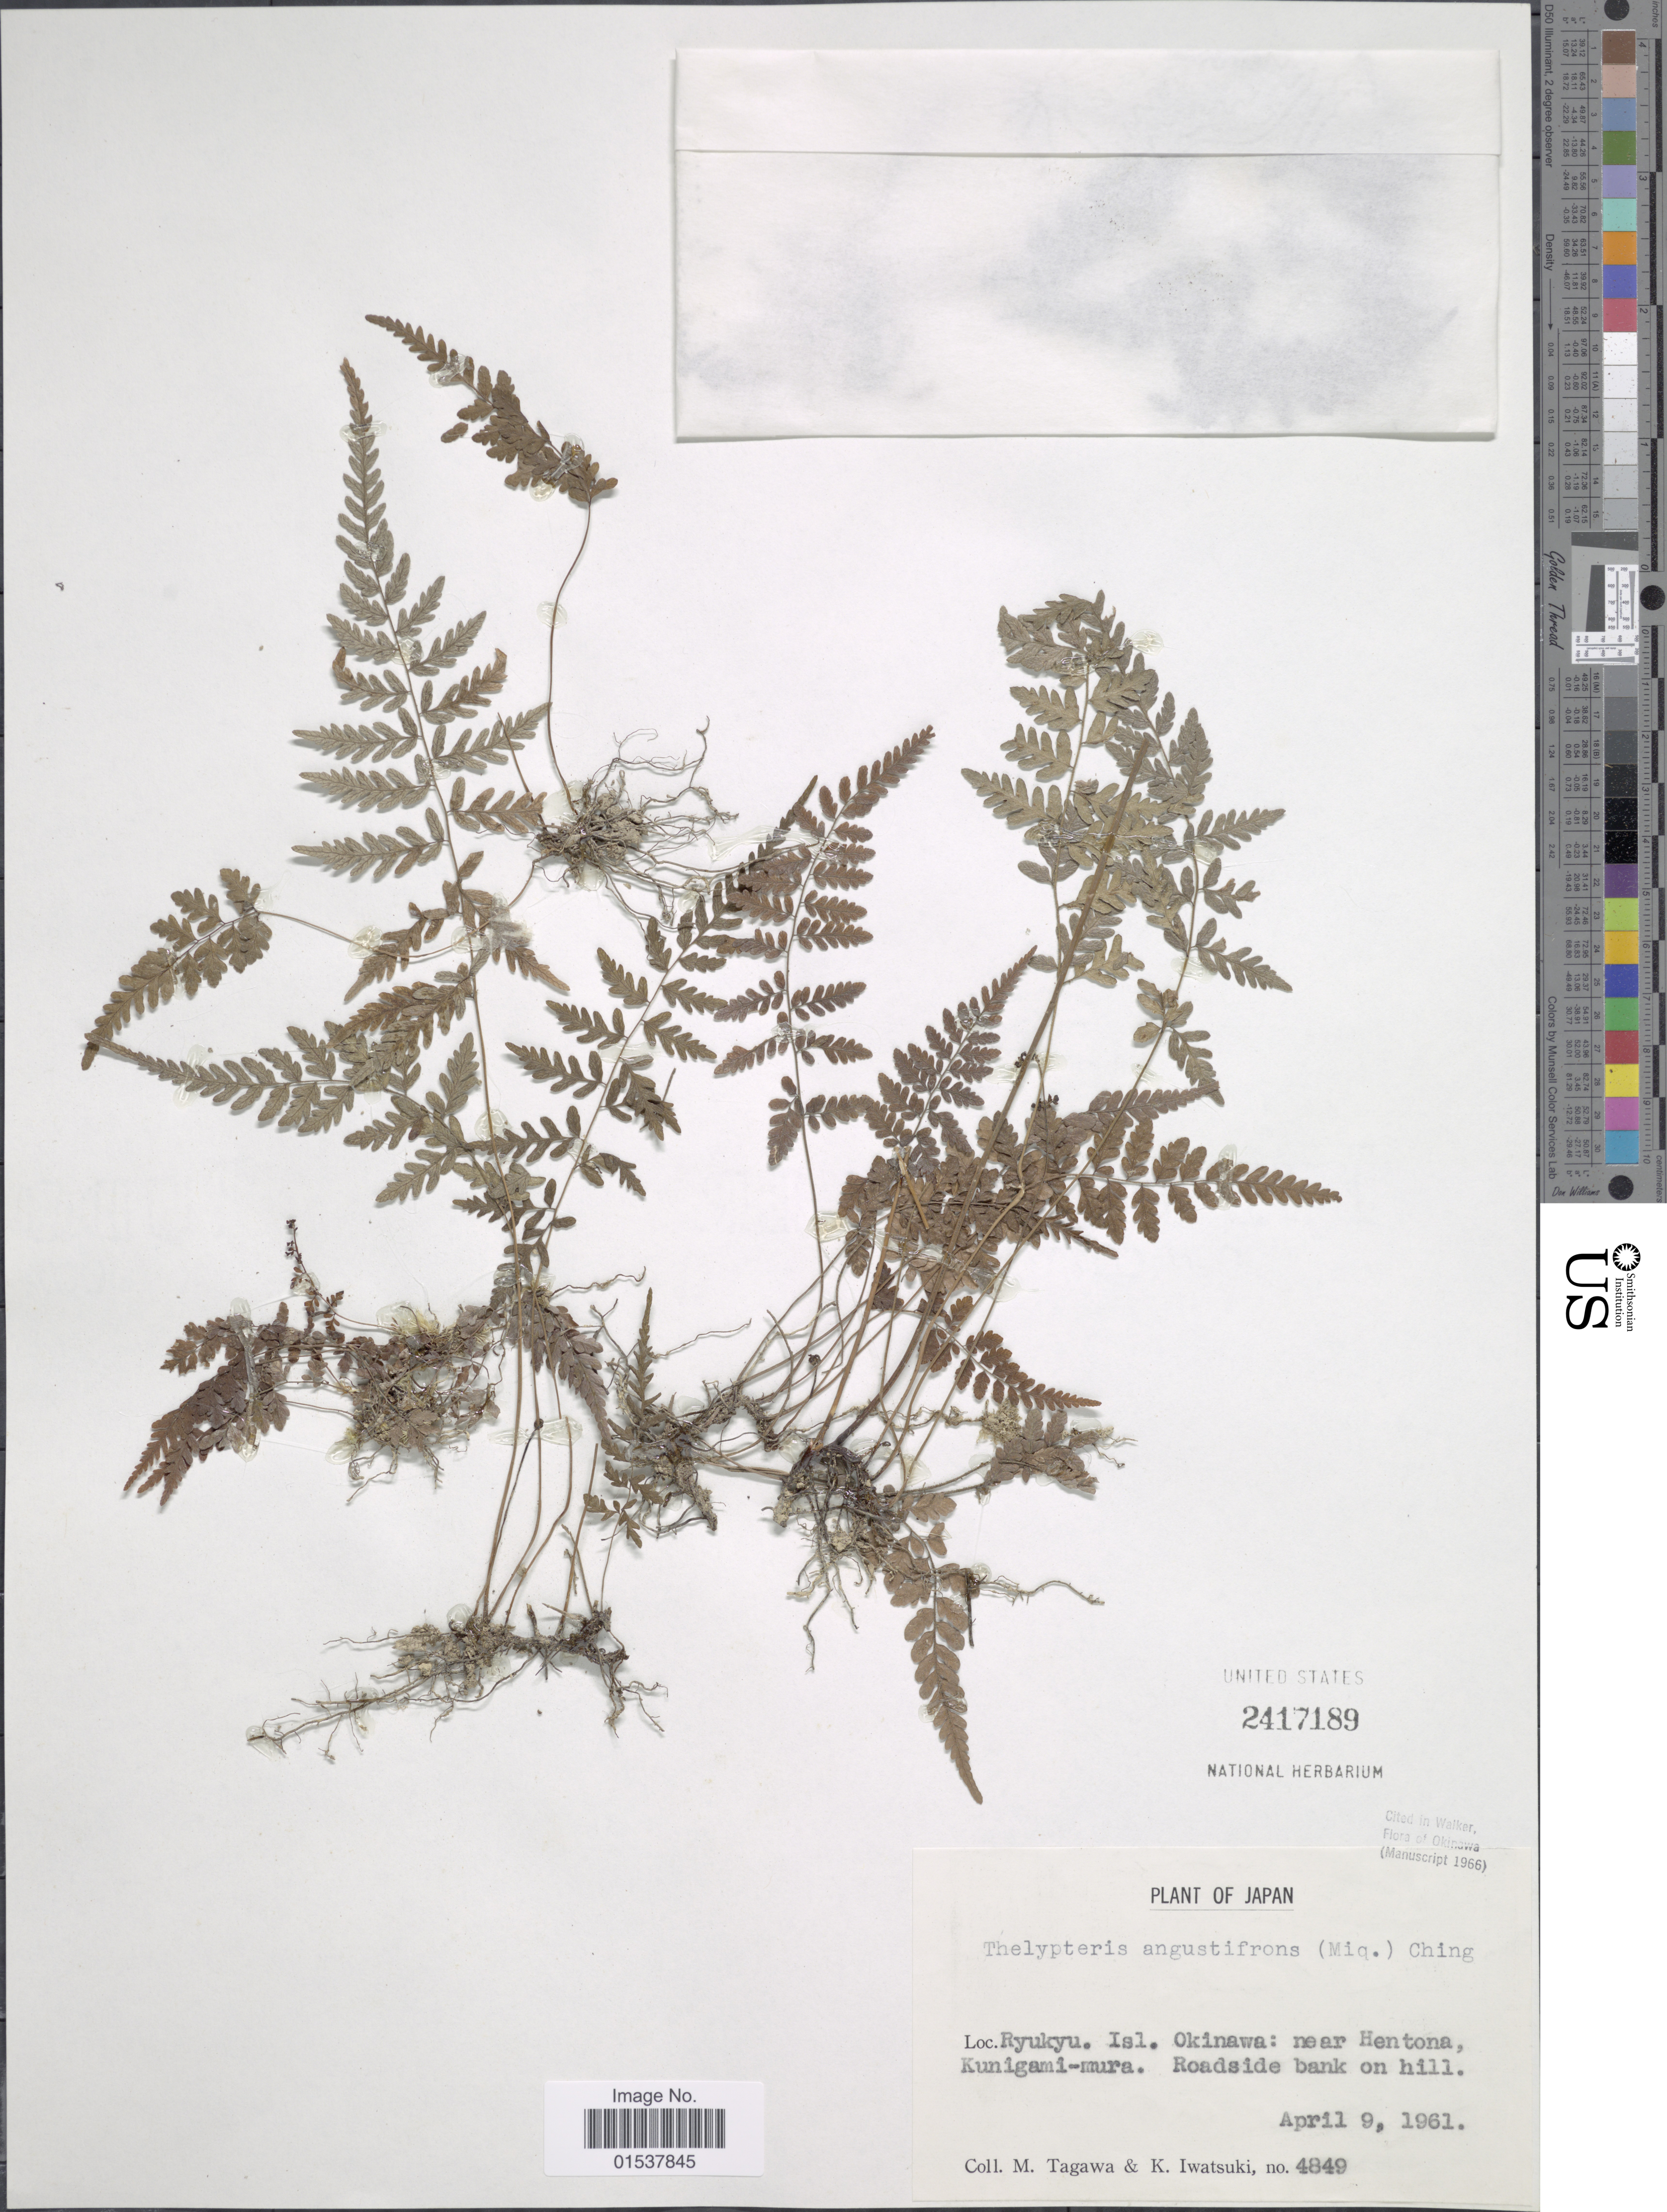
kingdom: Plantae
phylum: Tracheophyta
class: Polypodiopsida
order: Polypodiales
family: Thelypteridaceae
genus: Parathelypteris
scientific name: Parathelypteris angustifrons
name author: (Miq.) Ching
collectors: M. Tagawa & K. Iwatsuki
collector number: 4849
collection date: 1961-04-09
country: Japan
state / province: Okinawa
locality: Ryukyu. Isl. Okinawa: near Hentona, Kunigami-mura, roadside bank on hill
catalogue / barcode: US 2417189